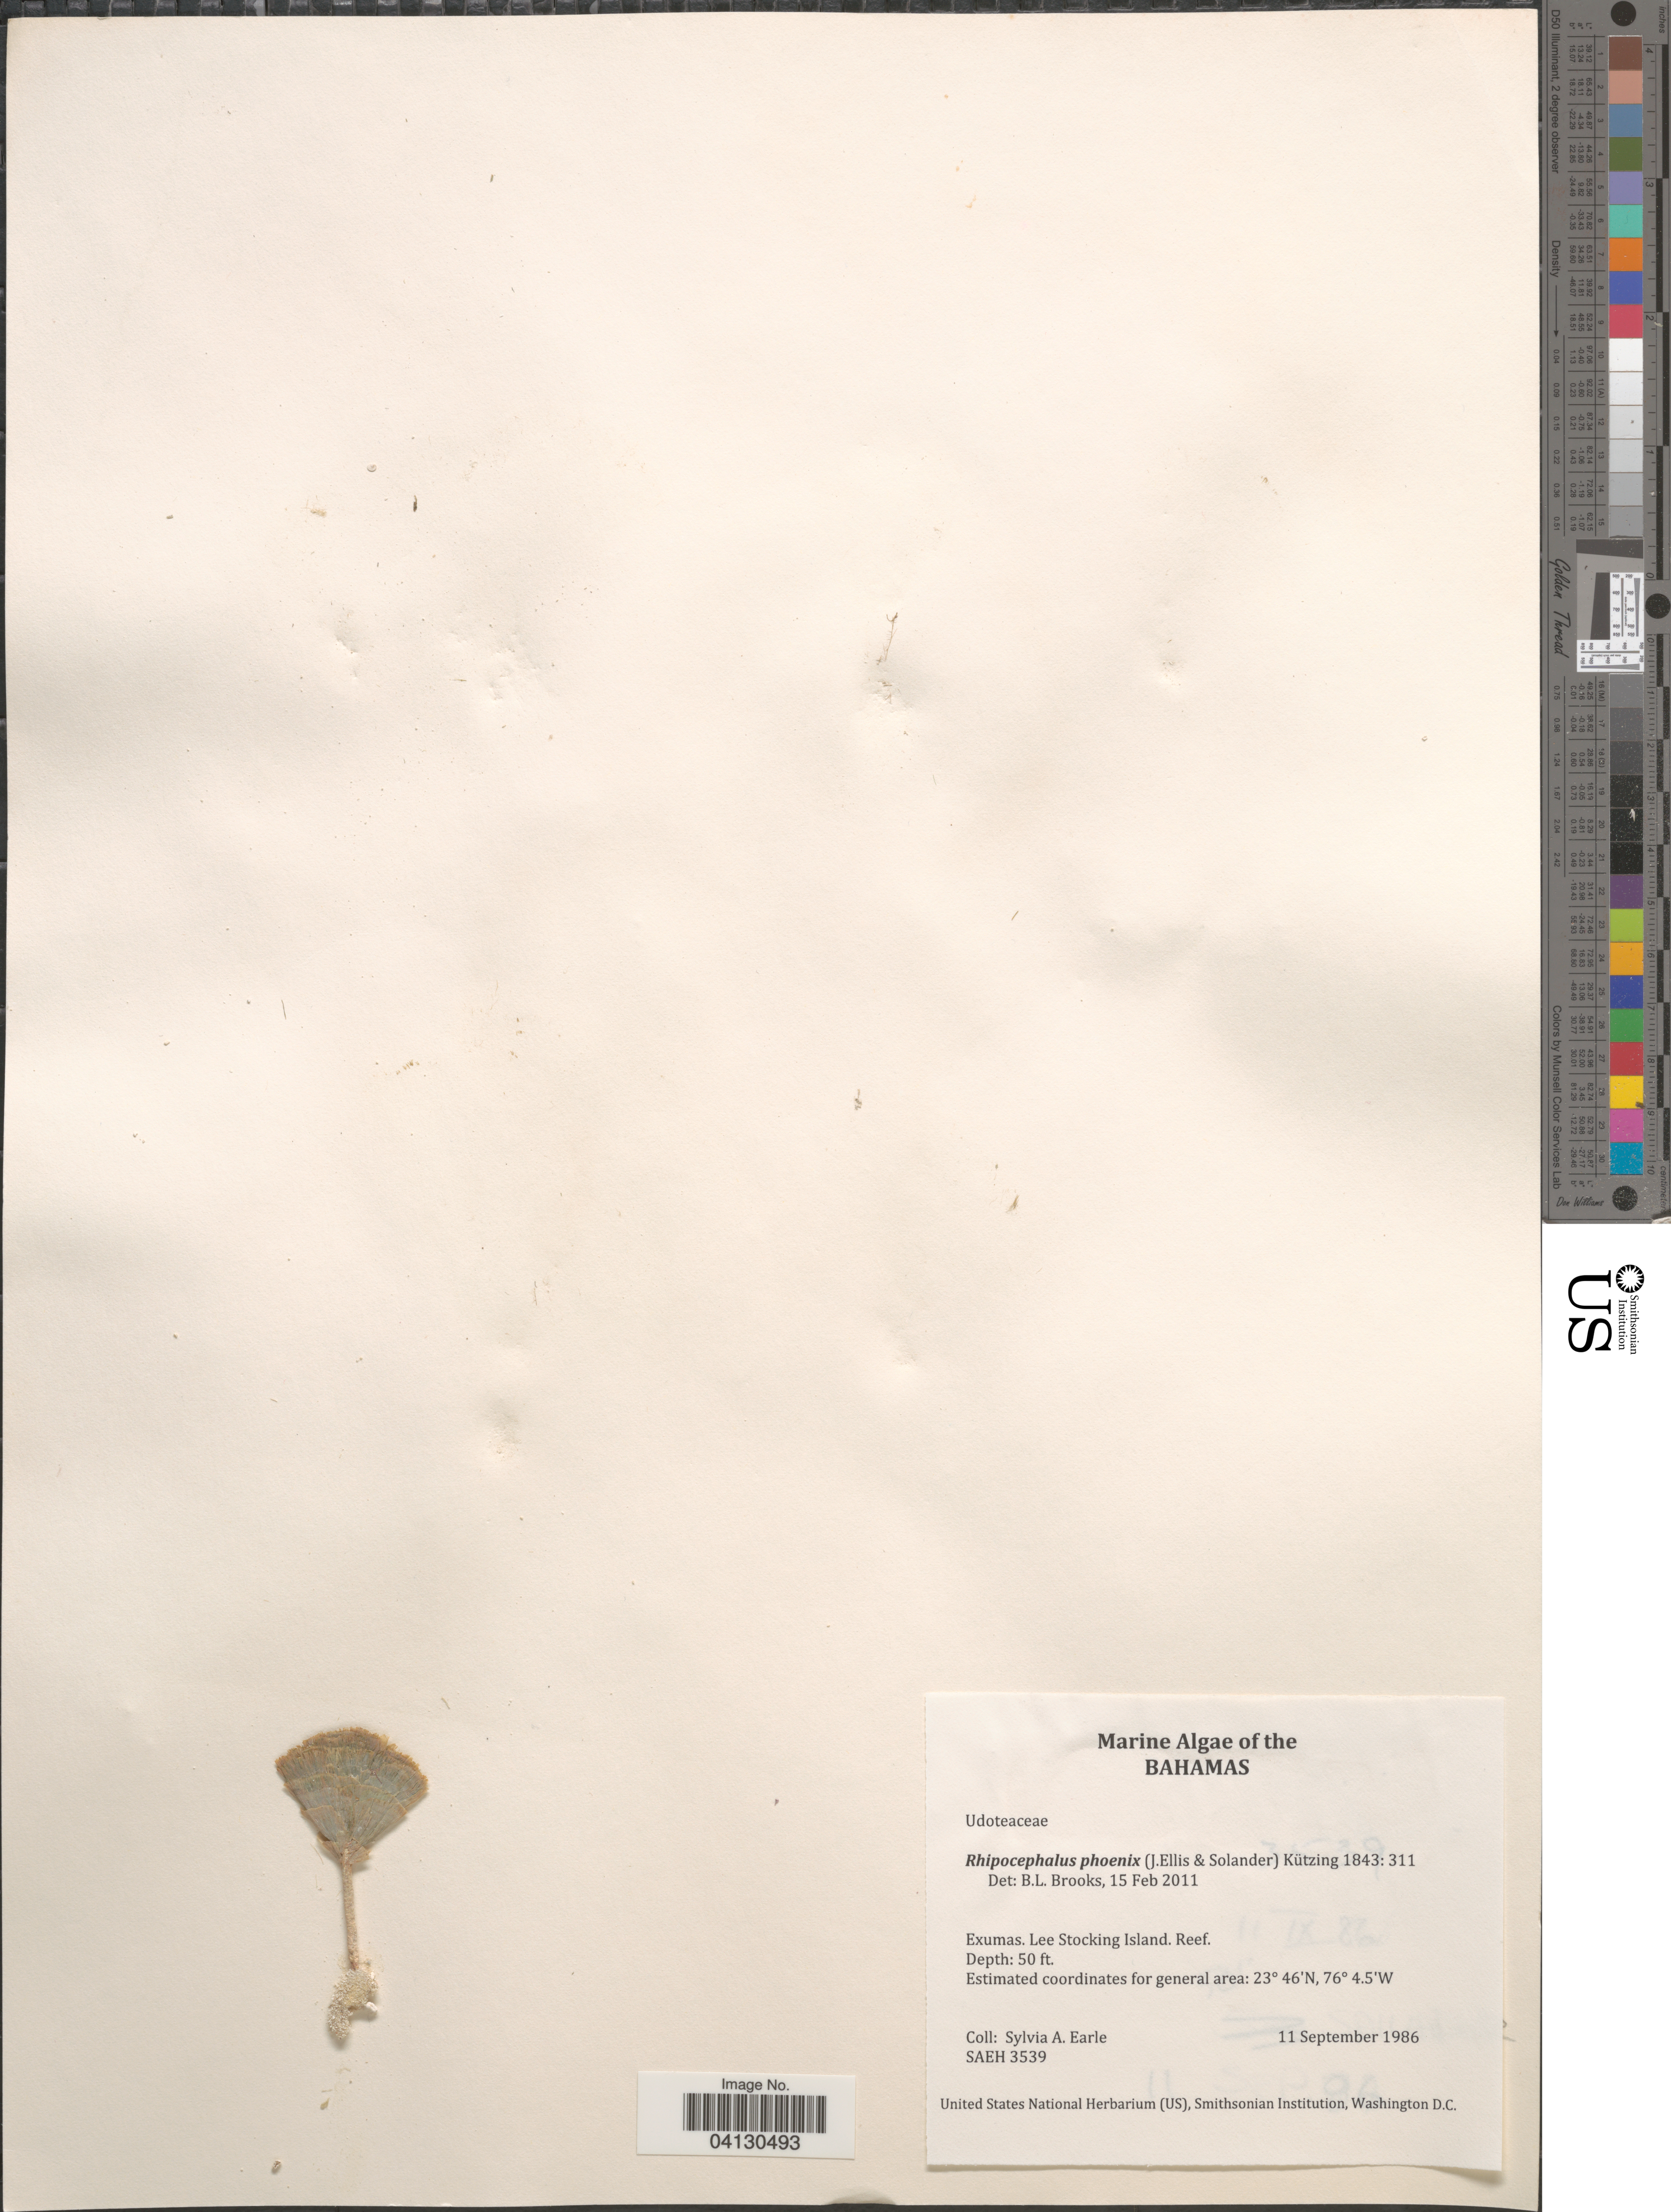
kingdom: Plantae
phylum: Chlorophyta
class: Ulvophyceae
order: Bryopsidales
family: Udoteaceae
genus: Rhipocephalus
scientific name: Rhipocephalus phoenix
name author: (J. Ellis & Sol.) Kütz.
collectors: S. A. Earle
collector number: SAEH3539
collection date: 1986-09-11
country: Bahamas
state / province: Exuma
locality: Exumas. Lee Stocking Island.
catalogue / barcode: US 329158